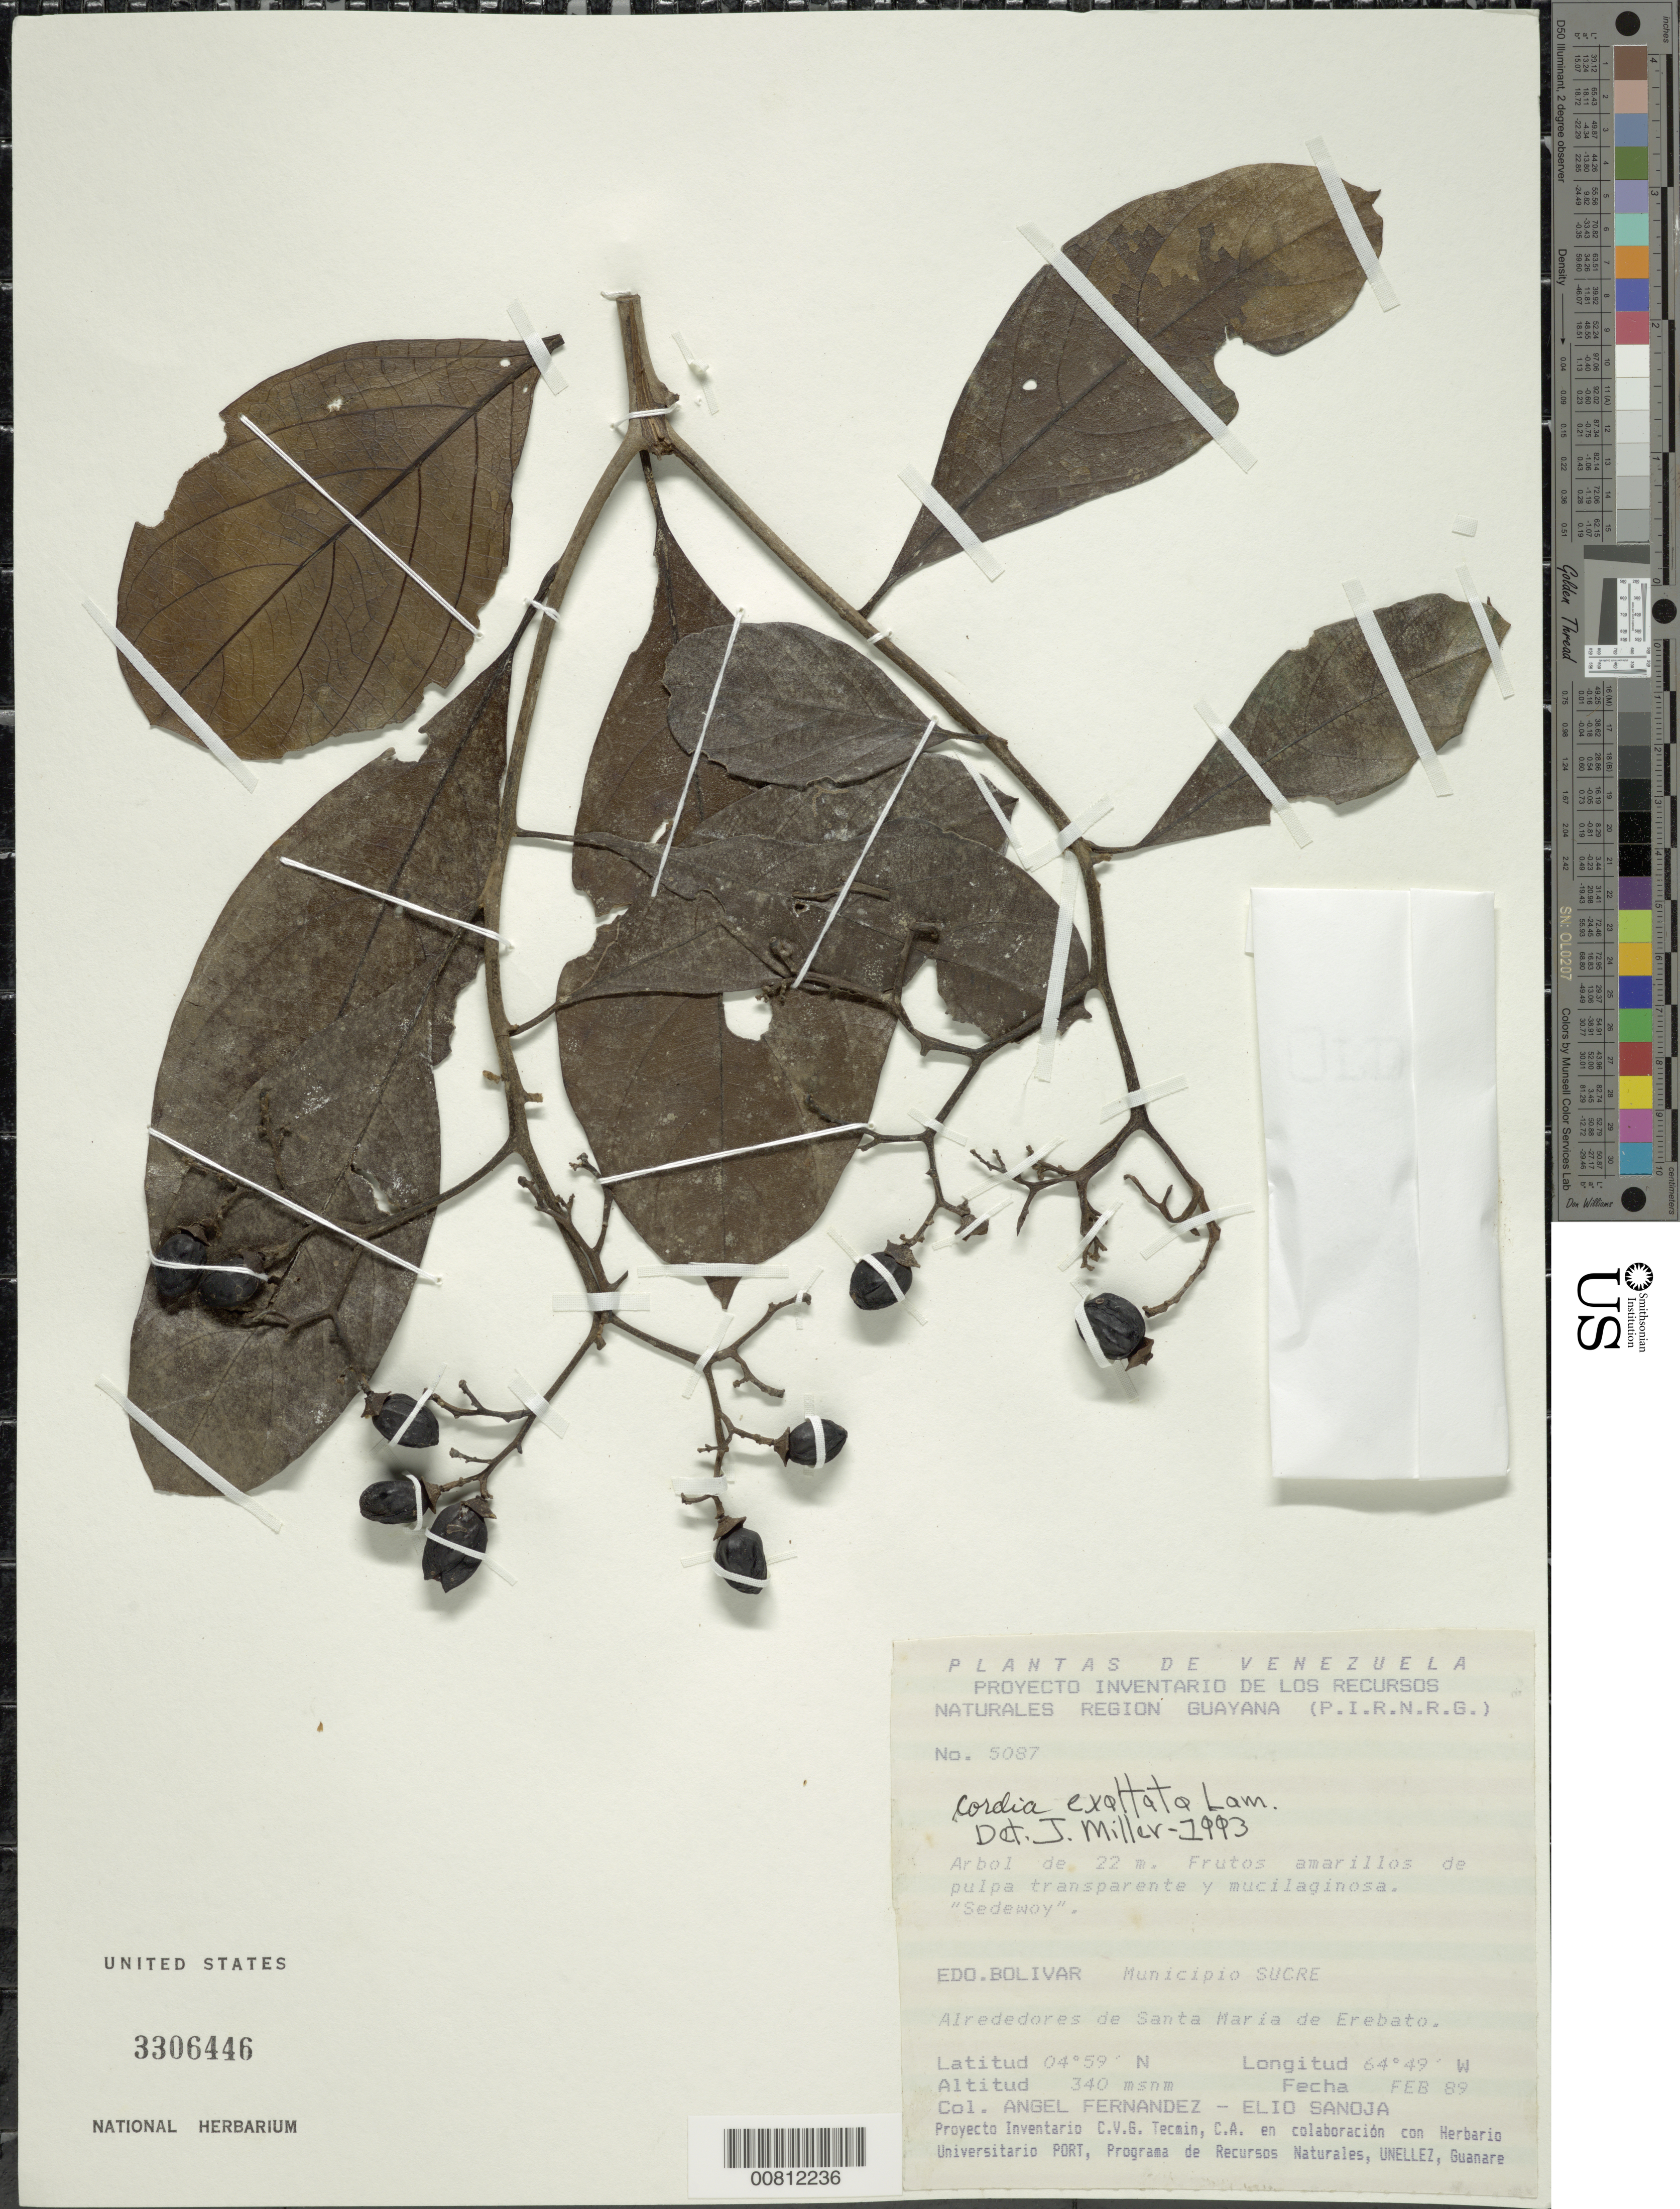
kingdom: Plantae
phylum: Tracheophyta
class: Magnoliopsida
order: Boraginales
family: Cordiaceae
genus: Cordia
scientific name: Cordia exaltata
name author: Lam.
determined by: Miller, James S., (MO), Missouri Botanical Garden (UNITED STATES)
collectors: A. Fernández & E. Sanoja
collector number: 5087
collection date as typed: Feb-89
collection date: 1989-02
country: Venezuela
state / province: Bolívar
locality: Mun. Sucre, Santa María de Erebato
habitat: Alredador de Santa María de Erebato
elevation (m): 340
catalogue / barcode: US 3306446